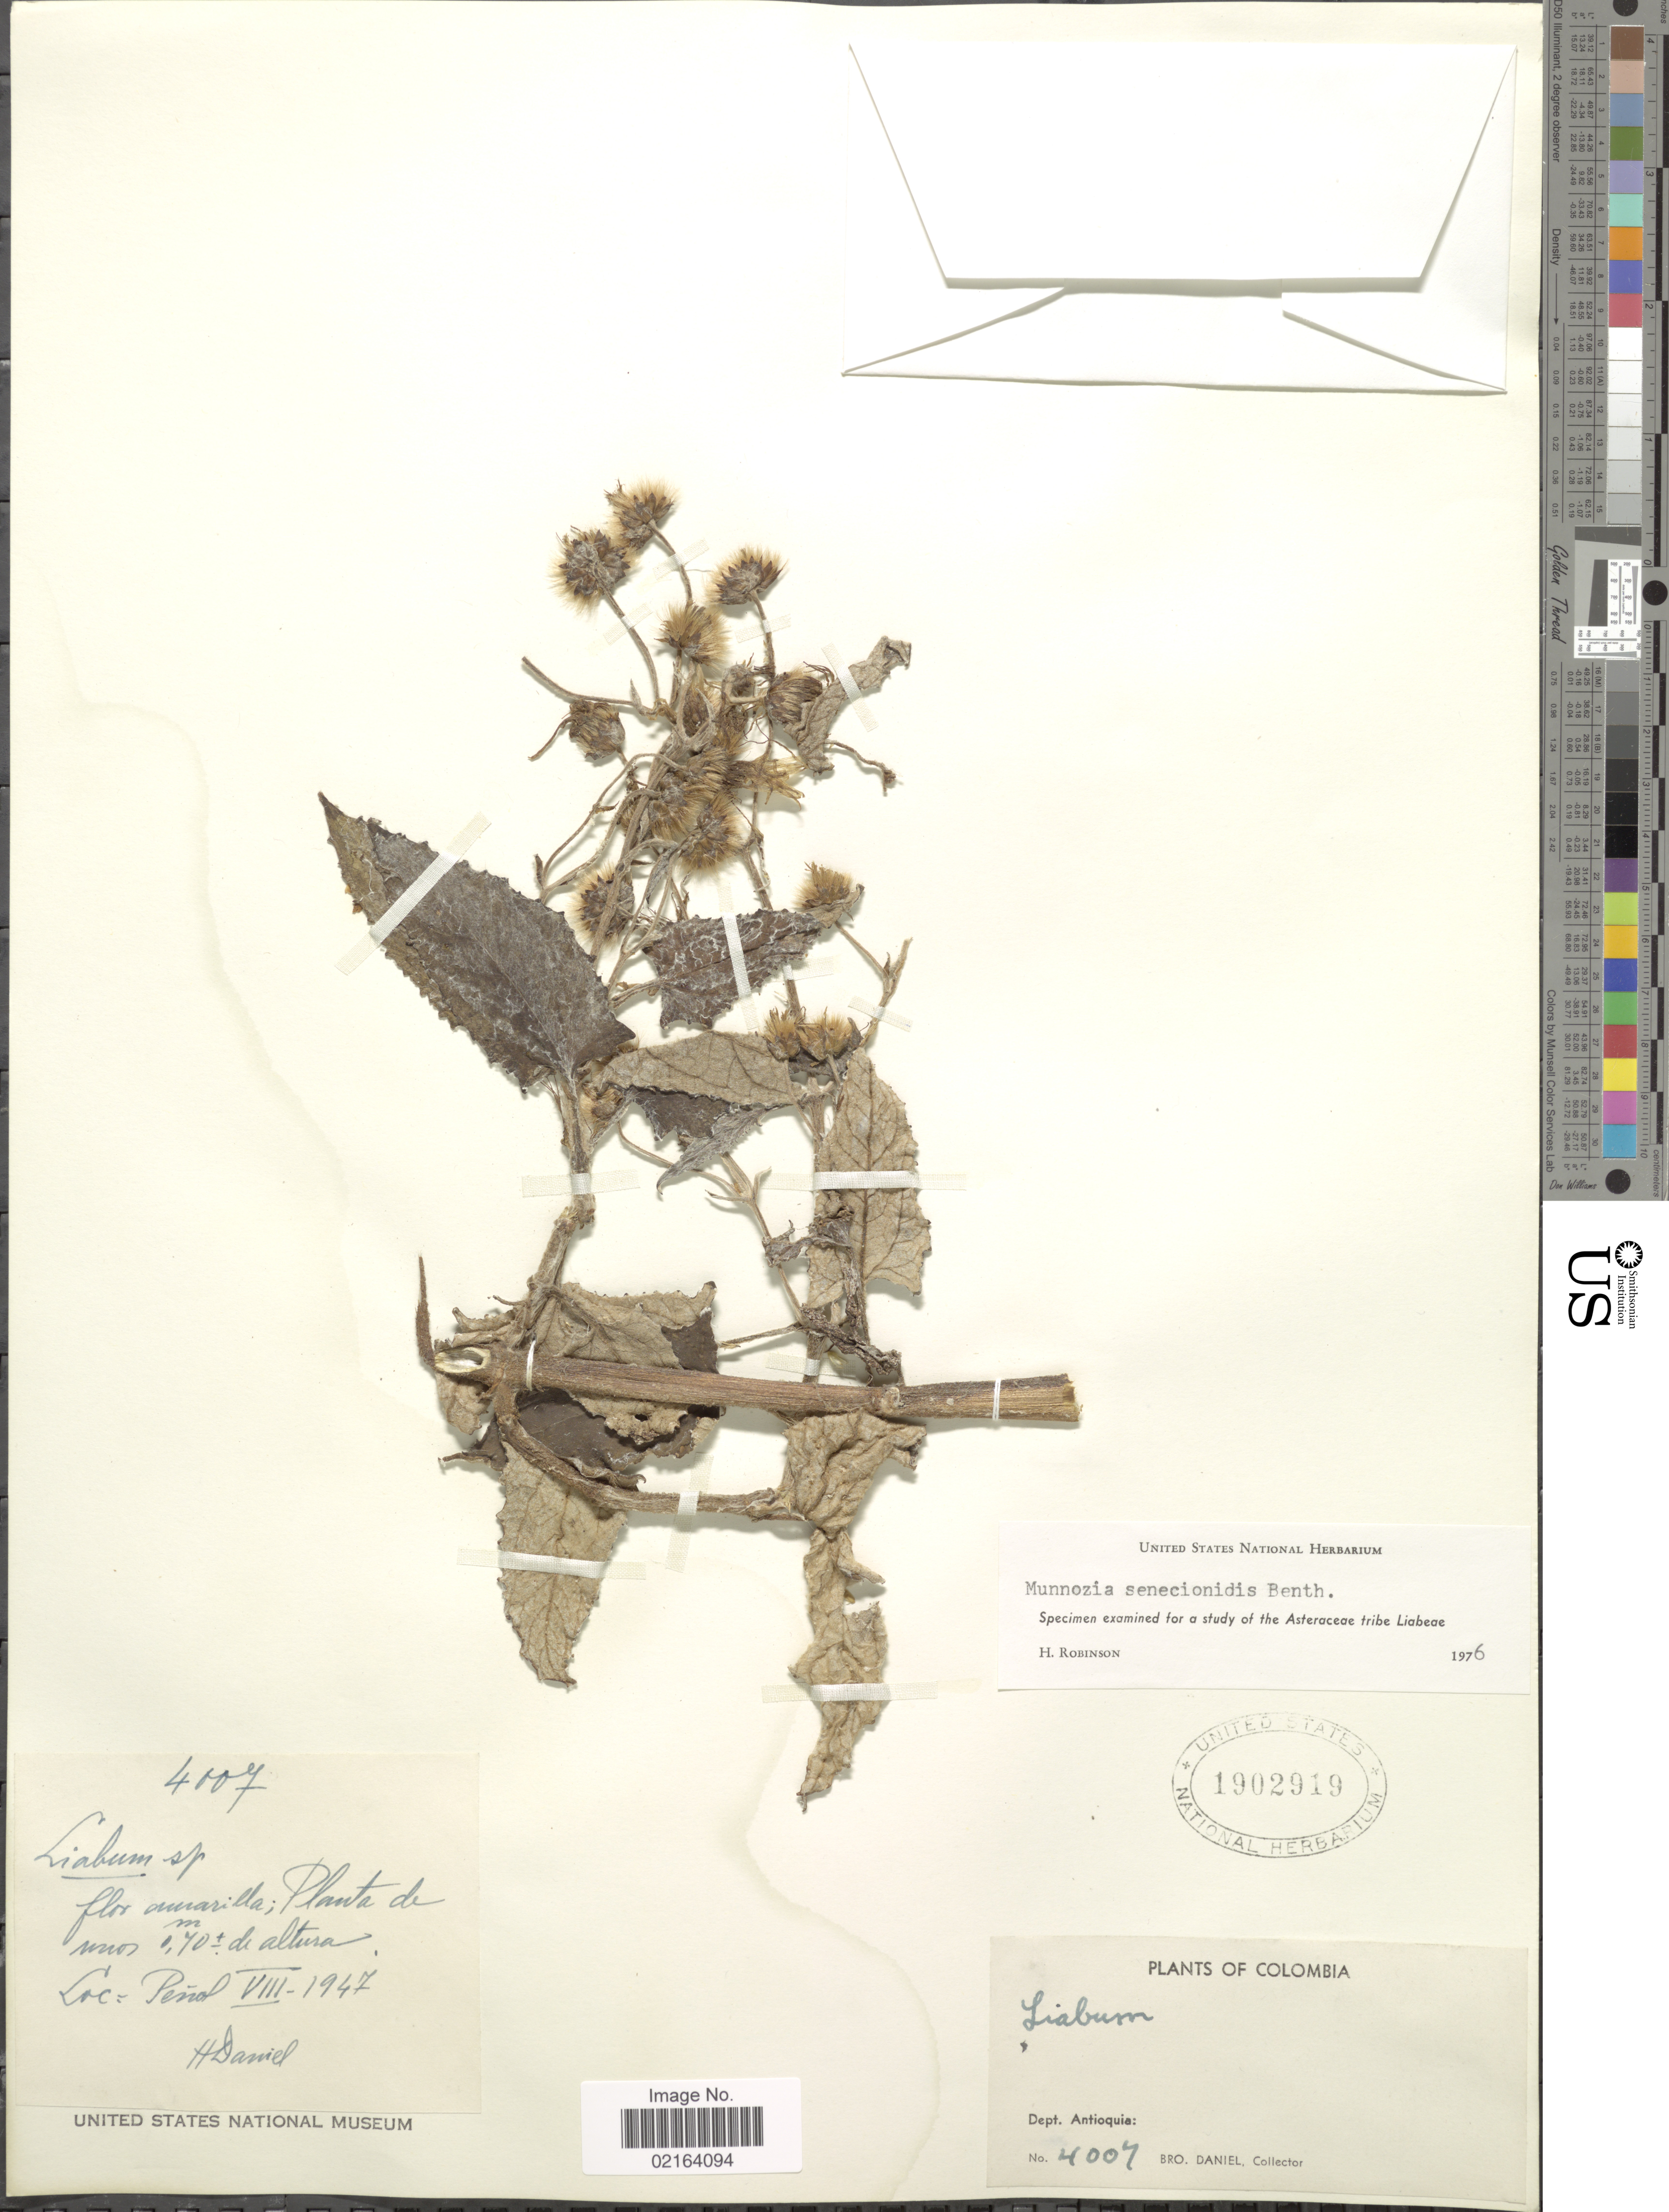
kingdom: Plantae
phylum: Tracheophyta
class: Magnoliopsida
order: Asterales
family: Asteraceae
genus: Munnozia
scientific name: Munnozia senecionidis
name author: Benth.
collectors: Bro. Daniel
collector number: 4007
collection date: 1947-08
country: Colombia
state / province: Antioquia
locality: Dept. Antioquia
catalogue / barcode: US 1902919